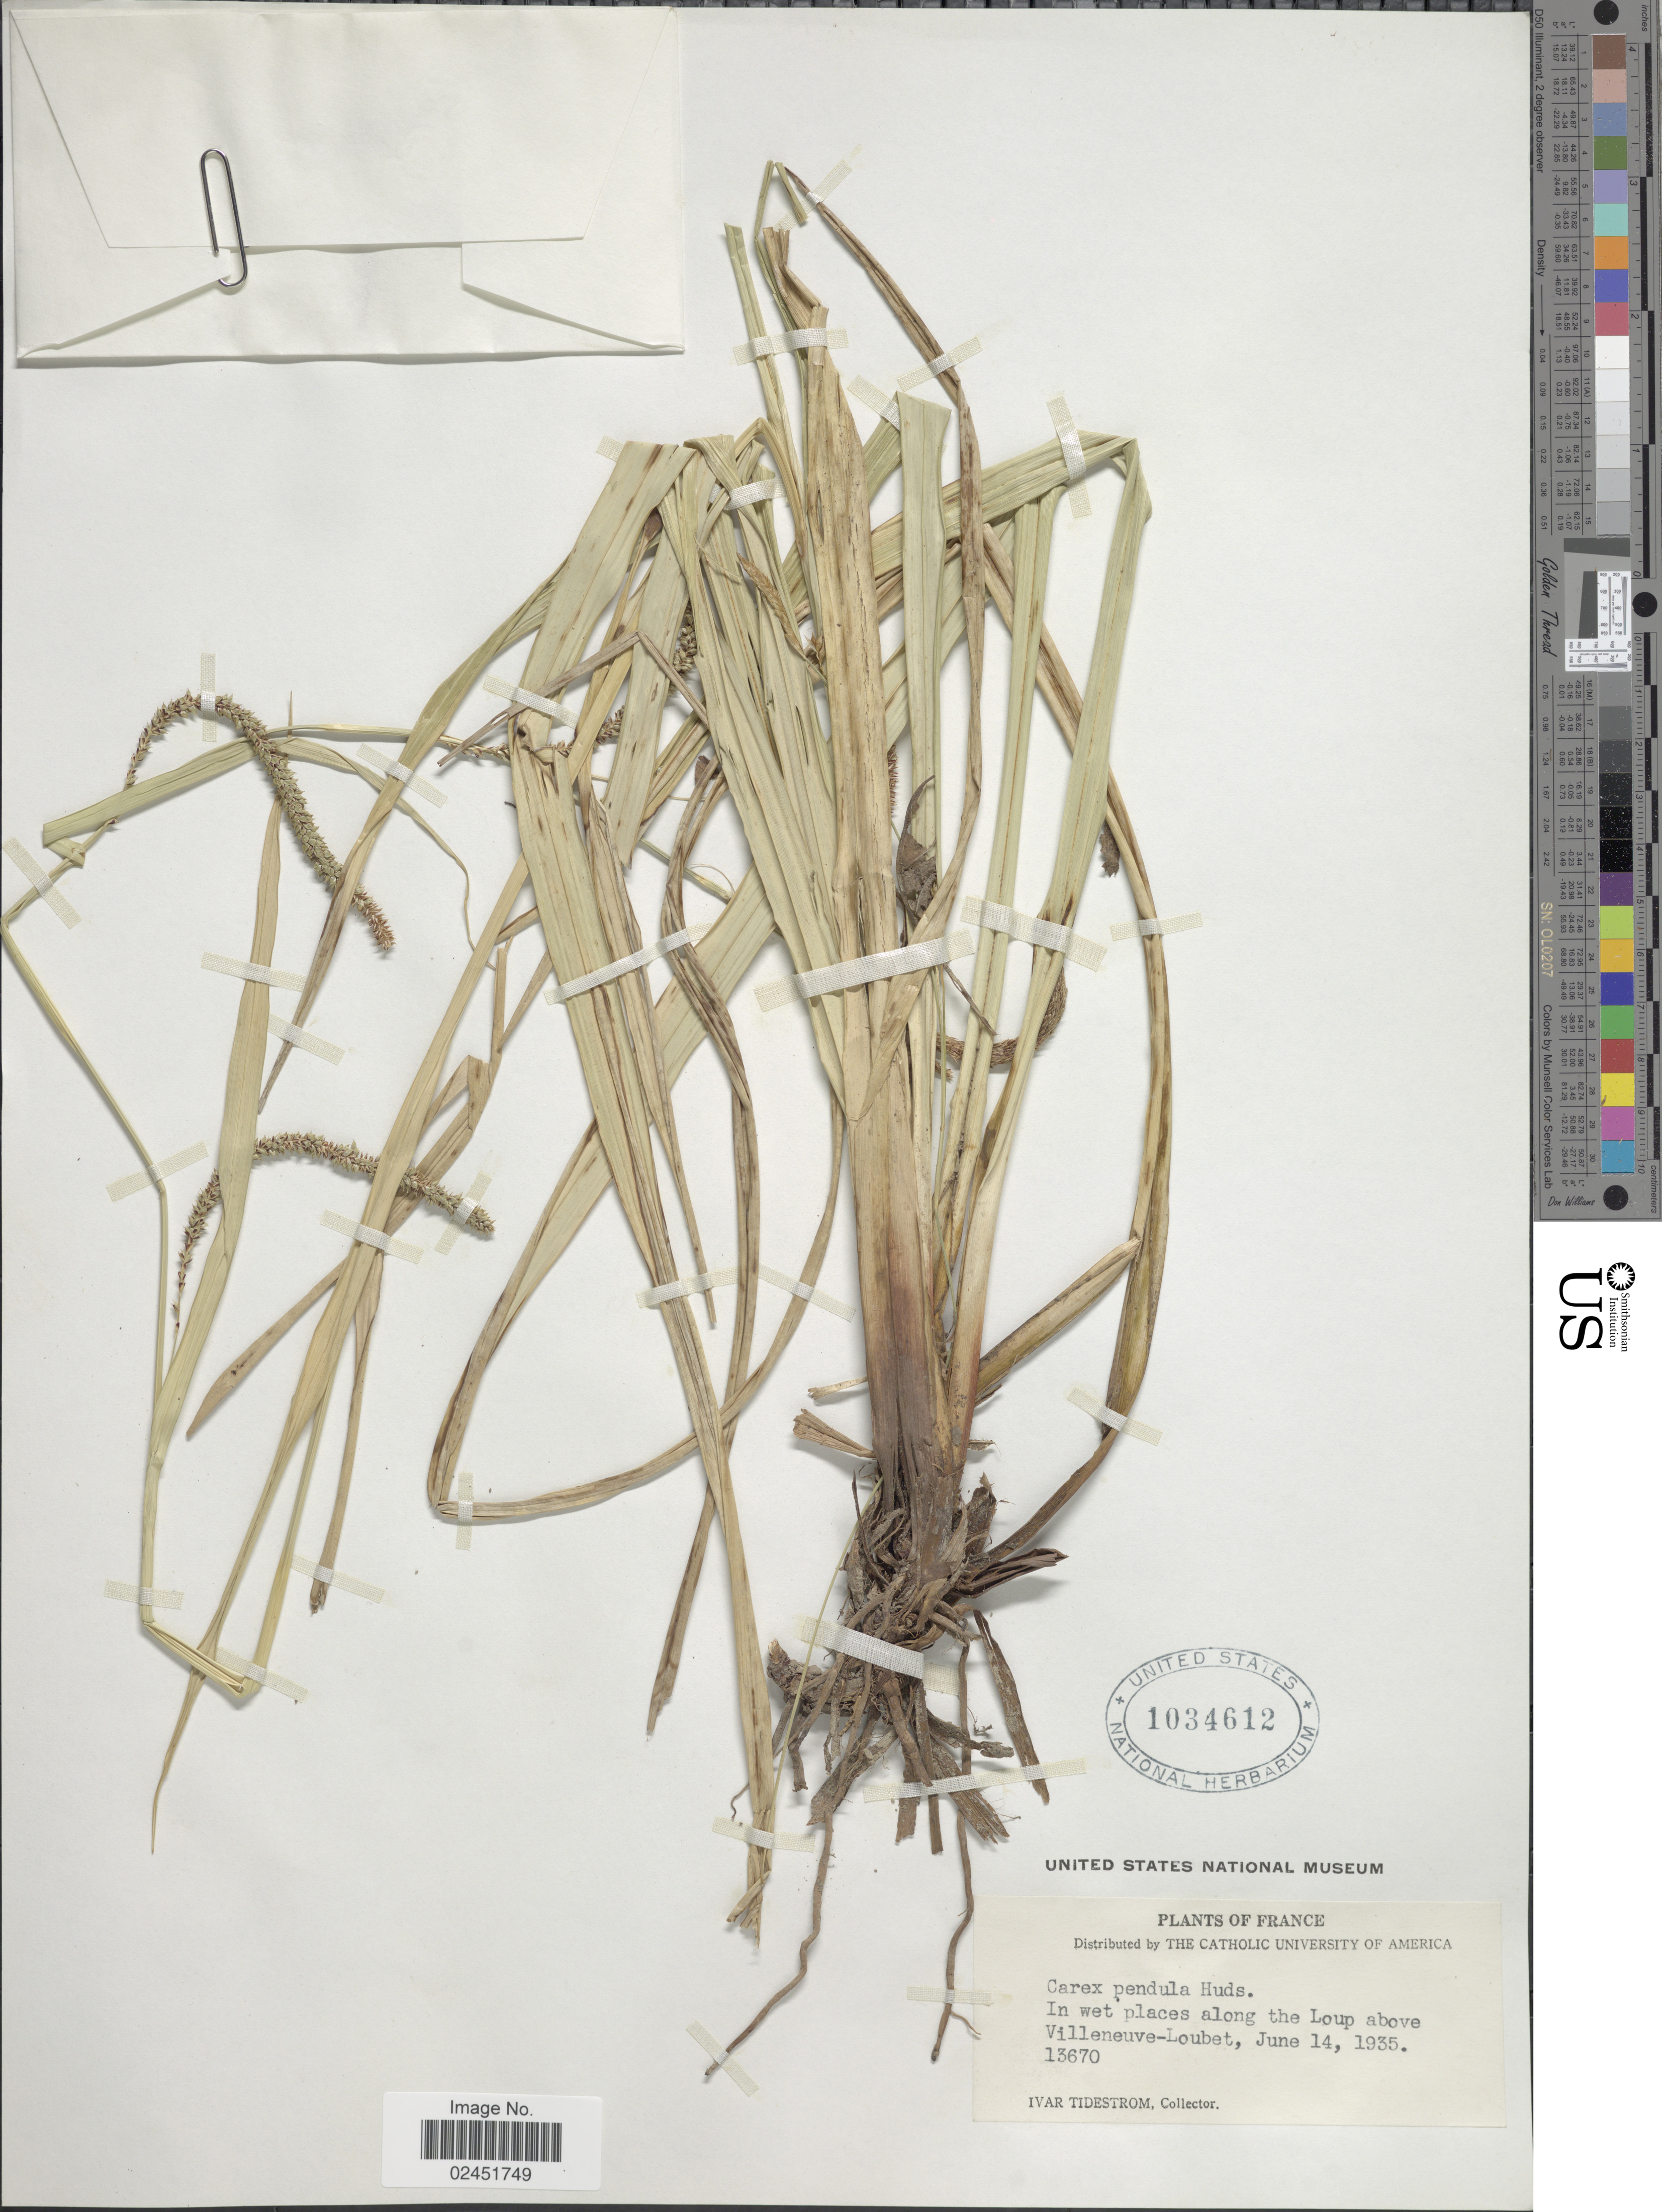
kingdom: Plantae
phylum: Tracheophyta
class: Liliopsida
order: Poales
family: Cyperaceae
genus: Carex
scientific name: Carex pendula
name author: Huds.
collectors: I. F. Tidestrom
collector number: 13670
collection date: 1935-06-14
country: France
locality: In wet places along the Loup above Villeneuve-Loubet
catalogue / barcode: US 1034612